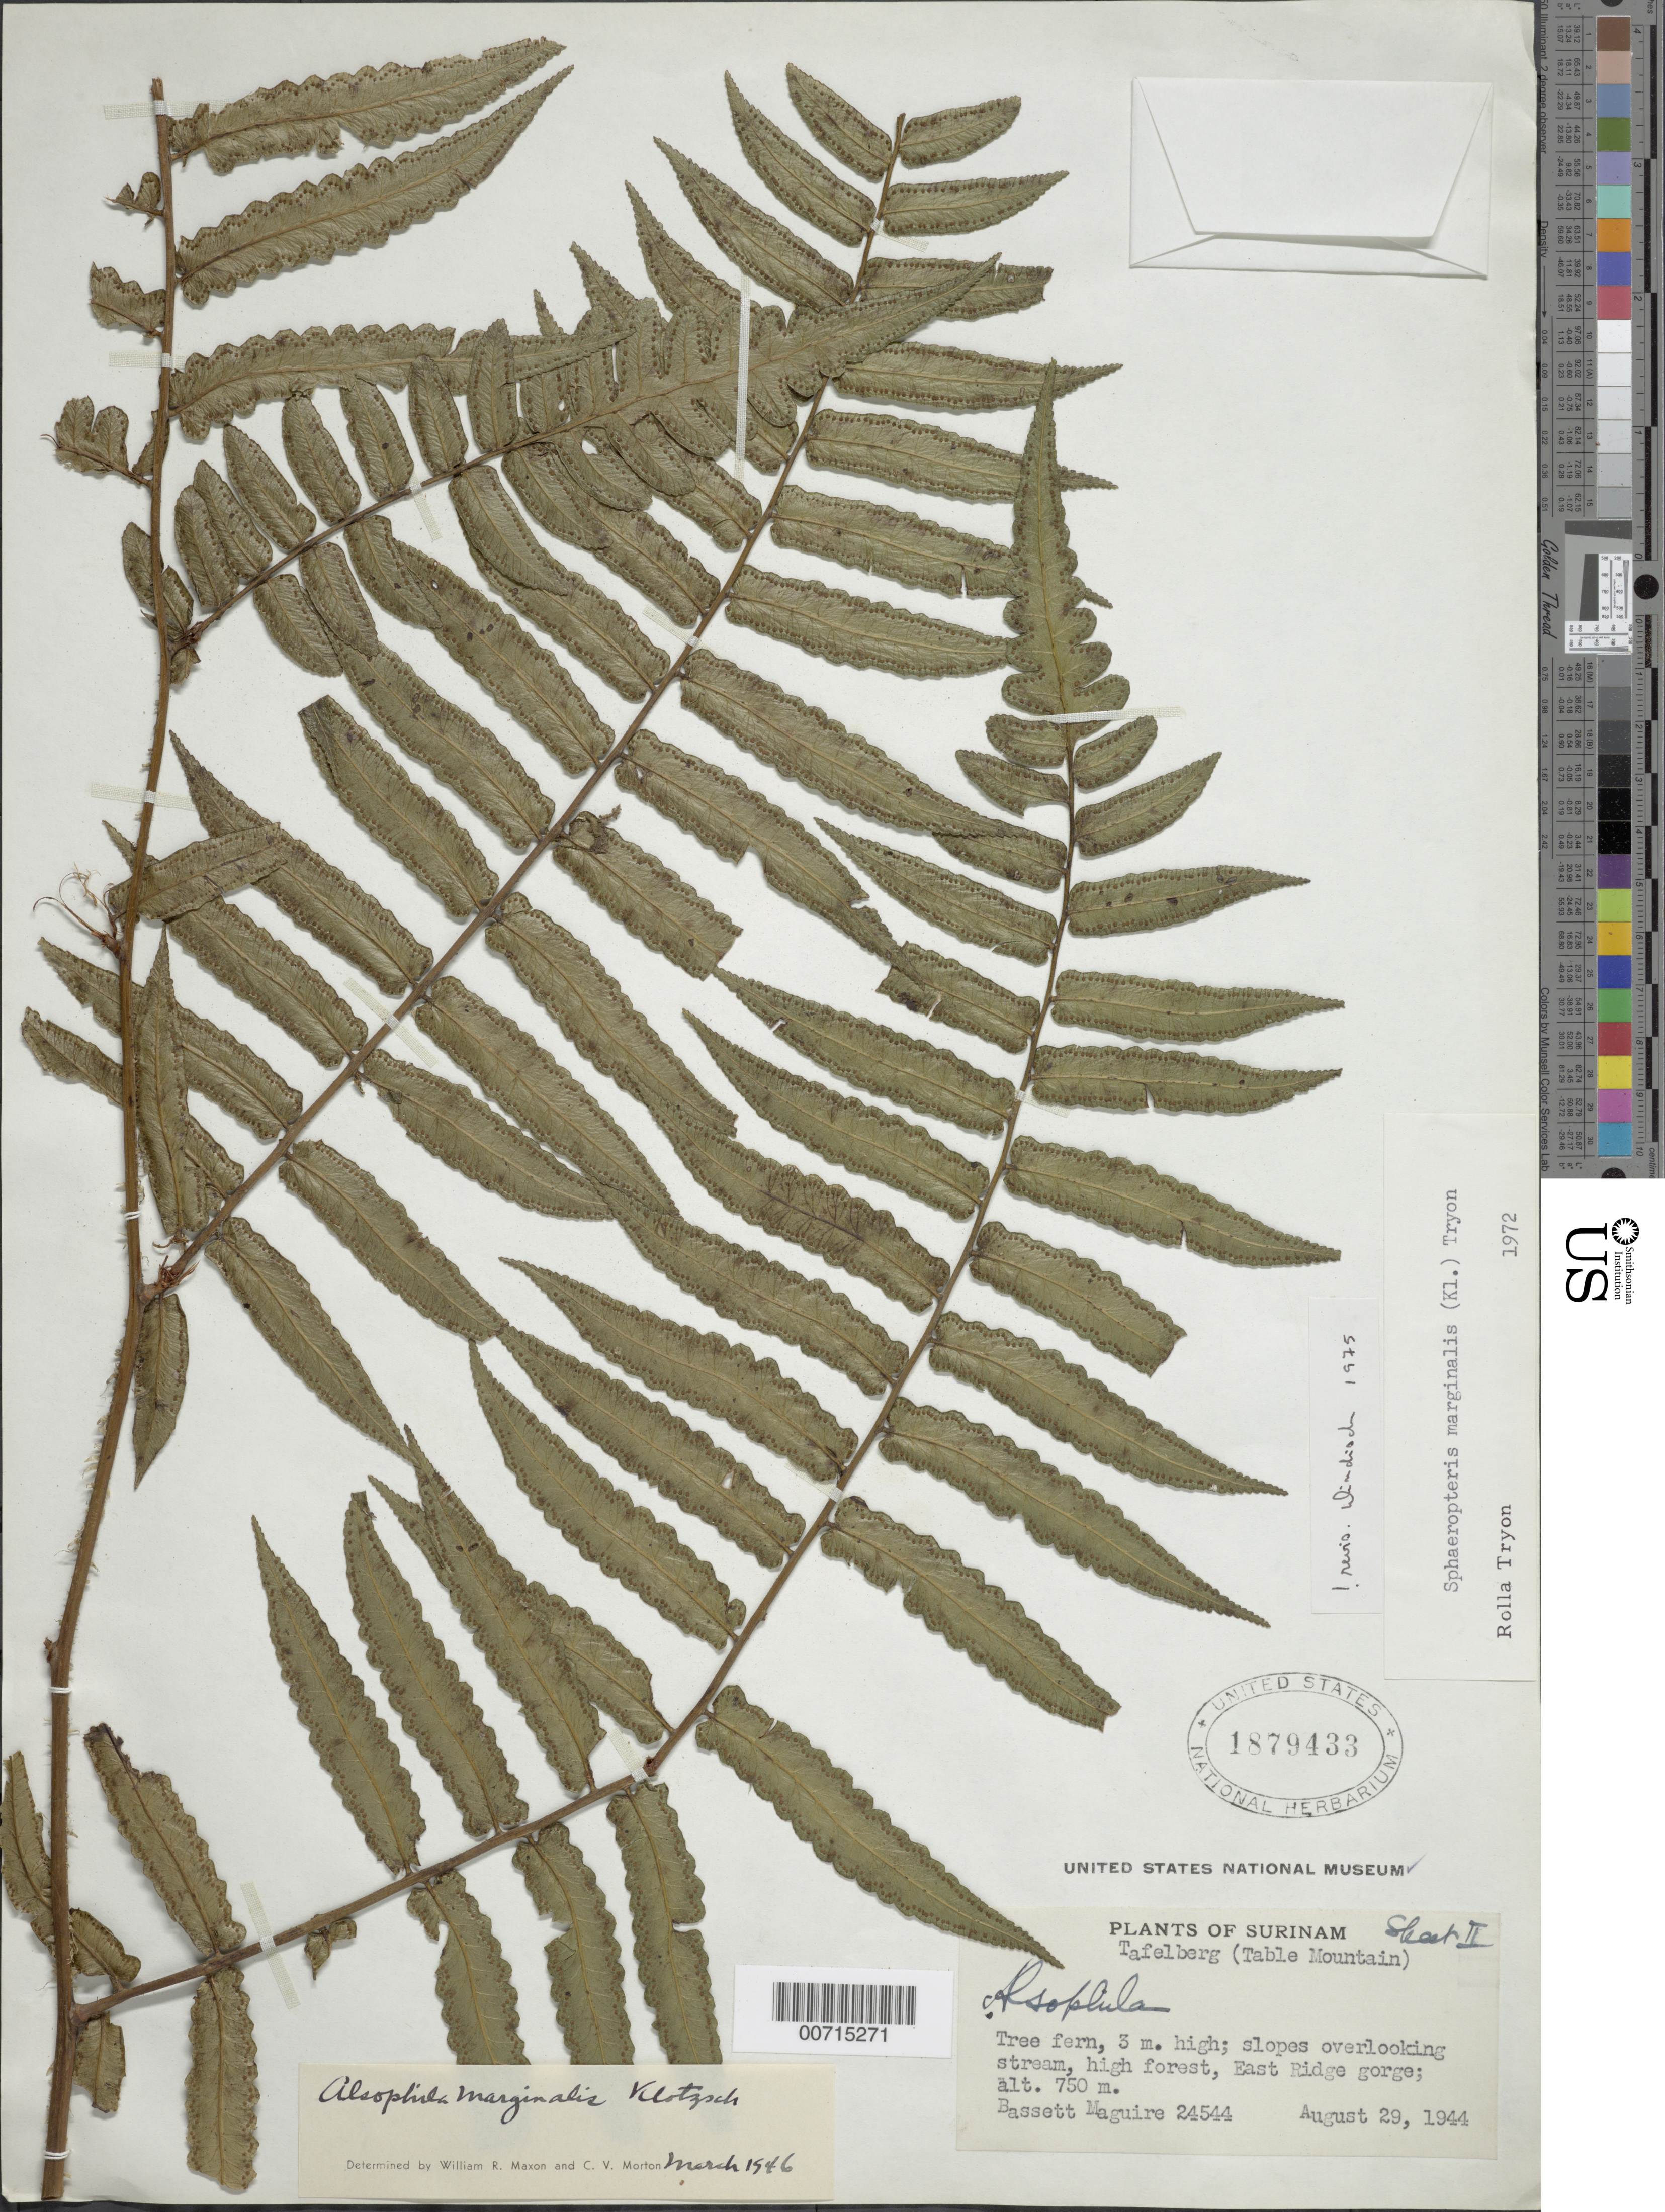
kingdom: Plantae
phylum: Tracheophyta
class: Polypodiopsida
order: Cyatheales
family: Cyatheaceae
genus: Cyathea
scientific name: Cyathea marginalis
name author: (Klotzsch) Domin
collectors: B. Maguire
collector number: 24544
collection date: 1944-08-29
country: Suriname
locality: Surinam, Tafelberg (Table Mountain), slopes overlooking stream, high forest, East Ridge gorge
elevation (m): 750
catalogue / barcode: US 1879433